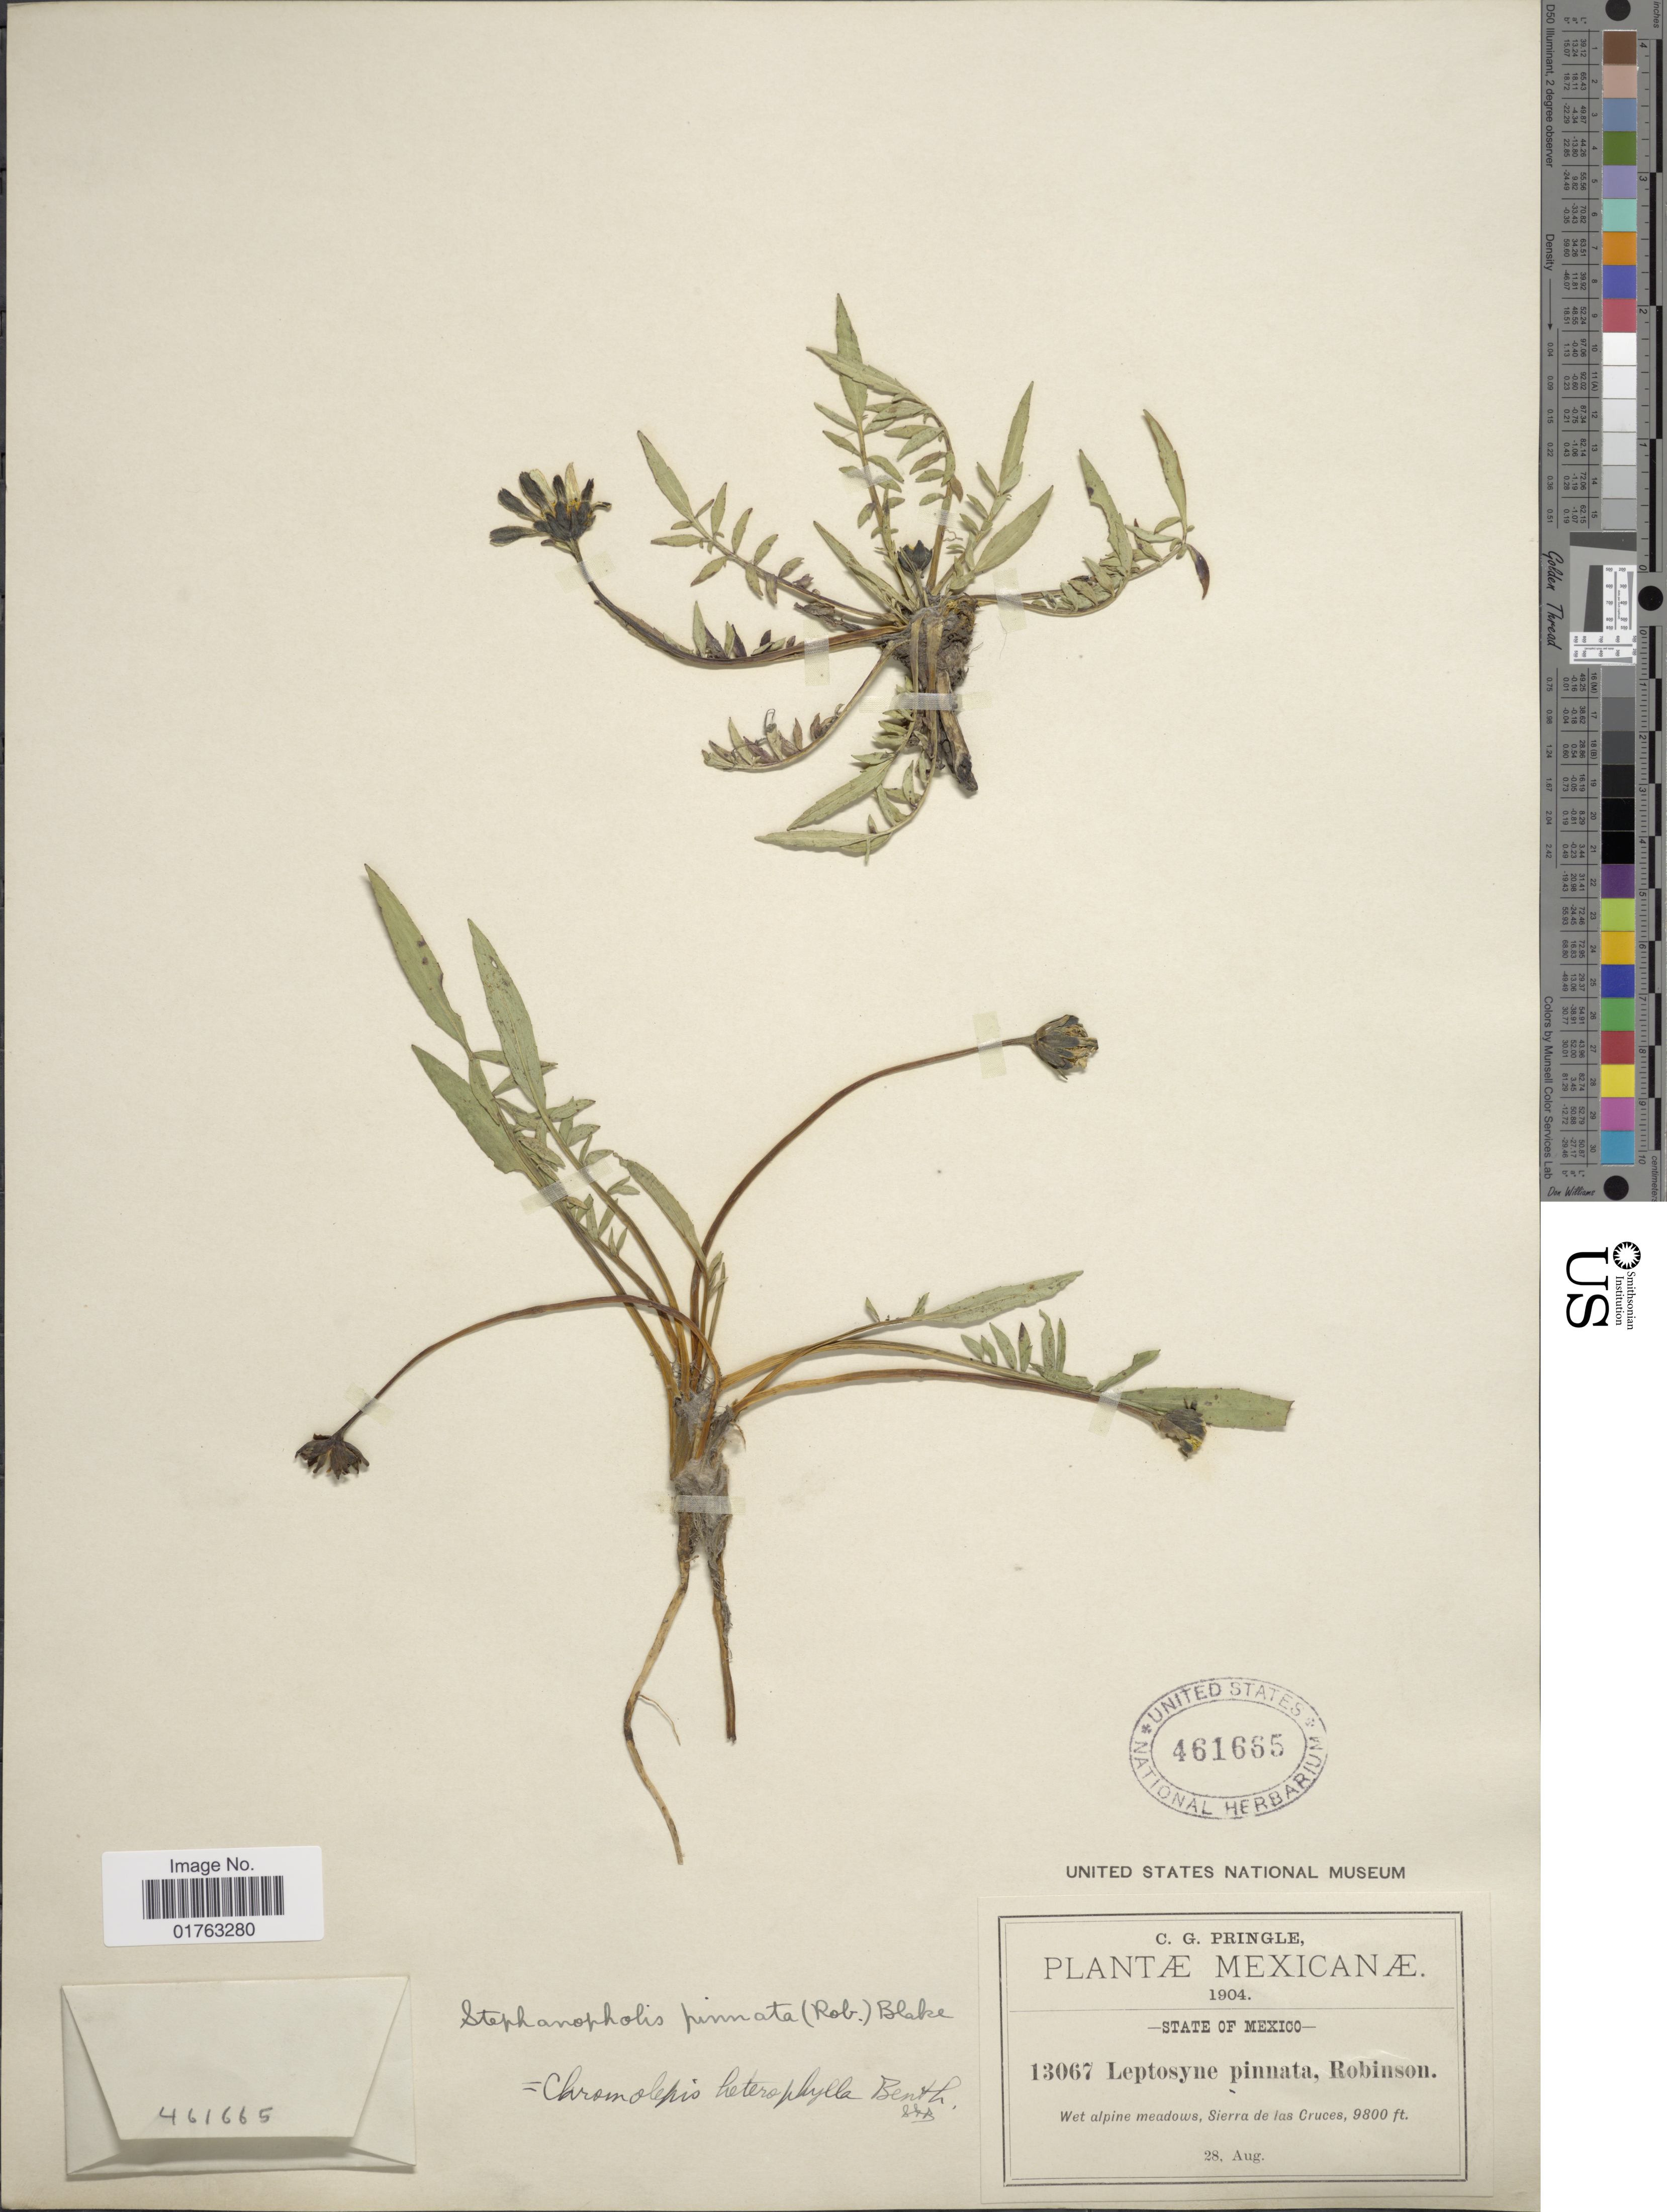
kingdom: Plantae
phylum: Tracheophyta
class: Magnoliopsida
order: Asterales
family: Asteraceae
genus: Chromolepis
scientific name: Chromolepis heterophylla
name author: Benth.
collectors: C. G. Pringle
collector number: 13067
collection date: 1904-08-28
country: Mexico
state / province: México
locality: Sierra de las Cruces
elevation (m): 2987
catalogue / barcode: US 461665